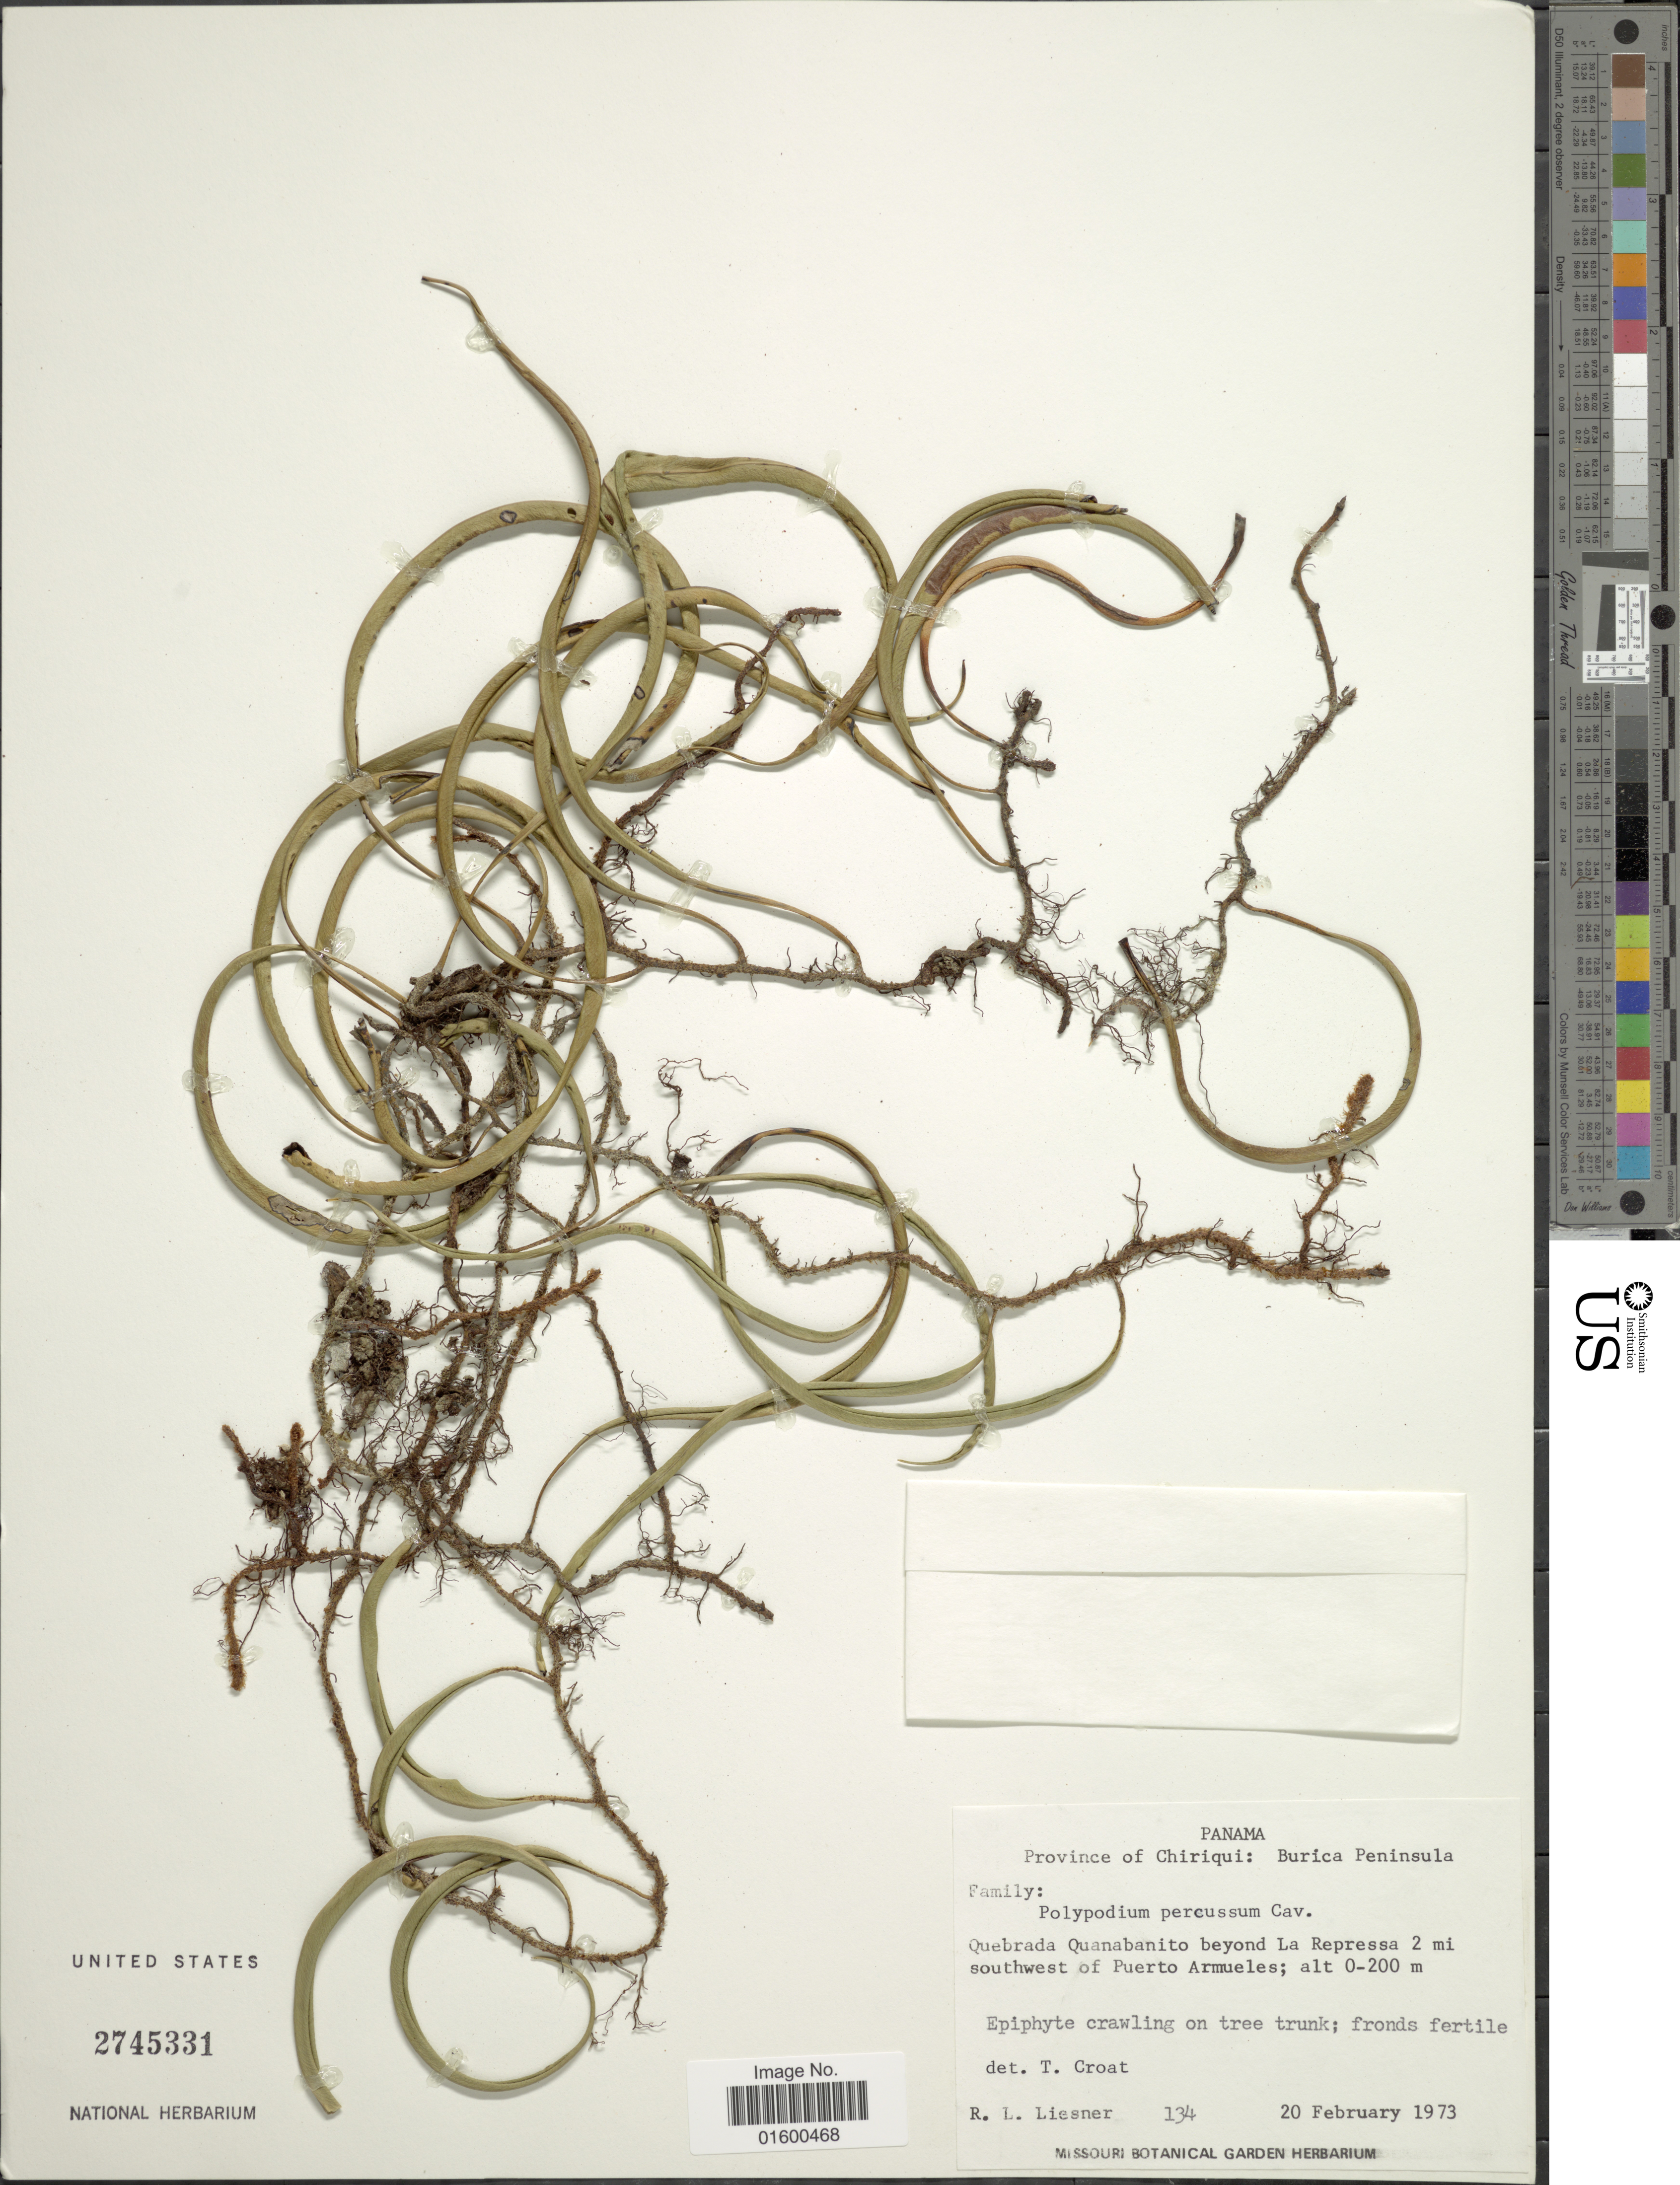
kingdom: Plantae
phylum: Tracheophyta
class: Polypodiopsida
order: Polypodiales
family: Polypodiaceae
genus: Microgramma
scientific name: Microgramma percussa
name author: (Cav.) de la Sota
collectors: R. L. Liesner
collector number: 134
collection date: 1973-02-20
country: Panama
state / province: Chiriqui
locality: Province of Chiriqui, Burica Peninsula, Quebrada Quanabanito beyond La Repressa 2 mi southwest of Puerto Armueles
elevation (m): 0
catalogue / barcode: US 2745331